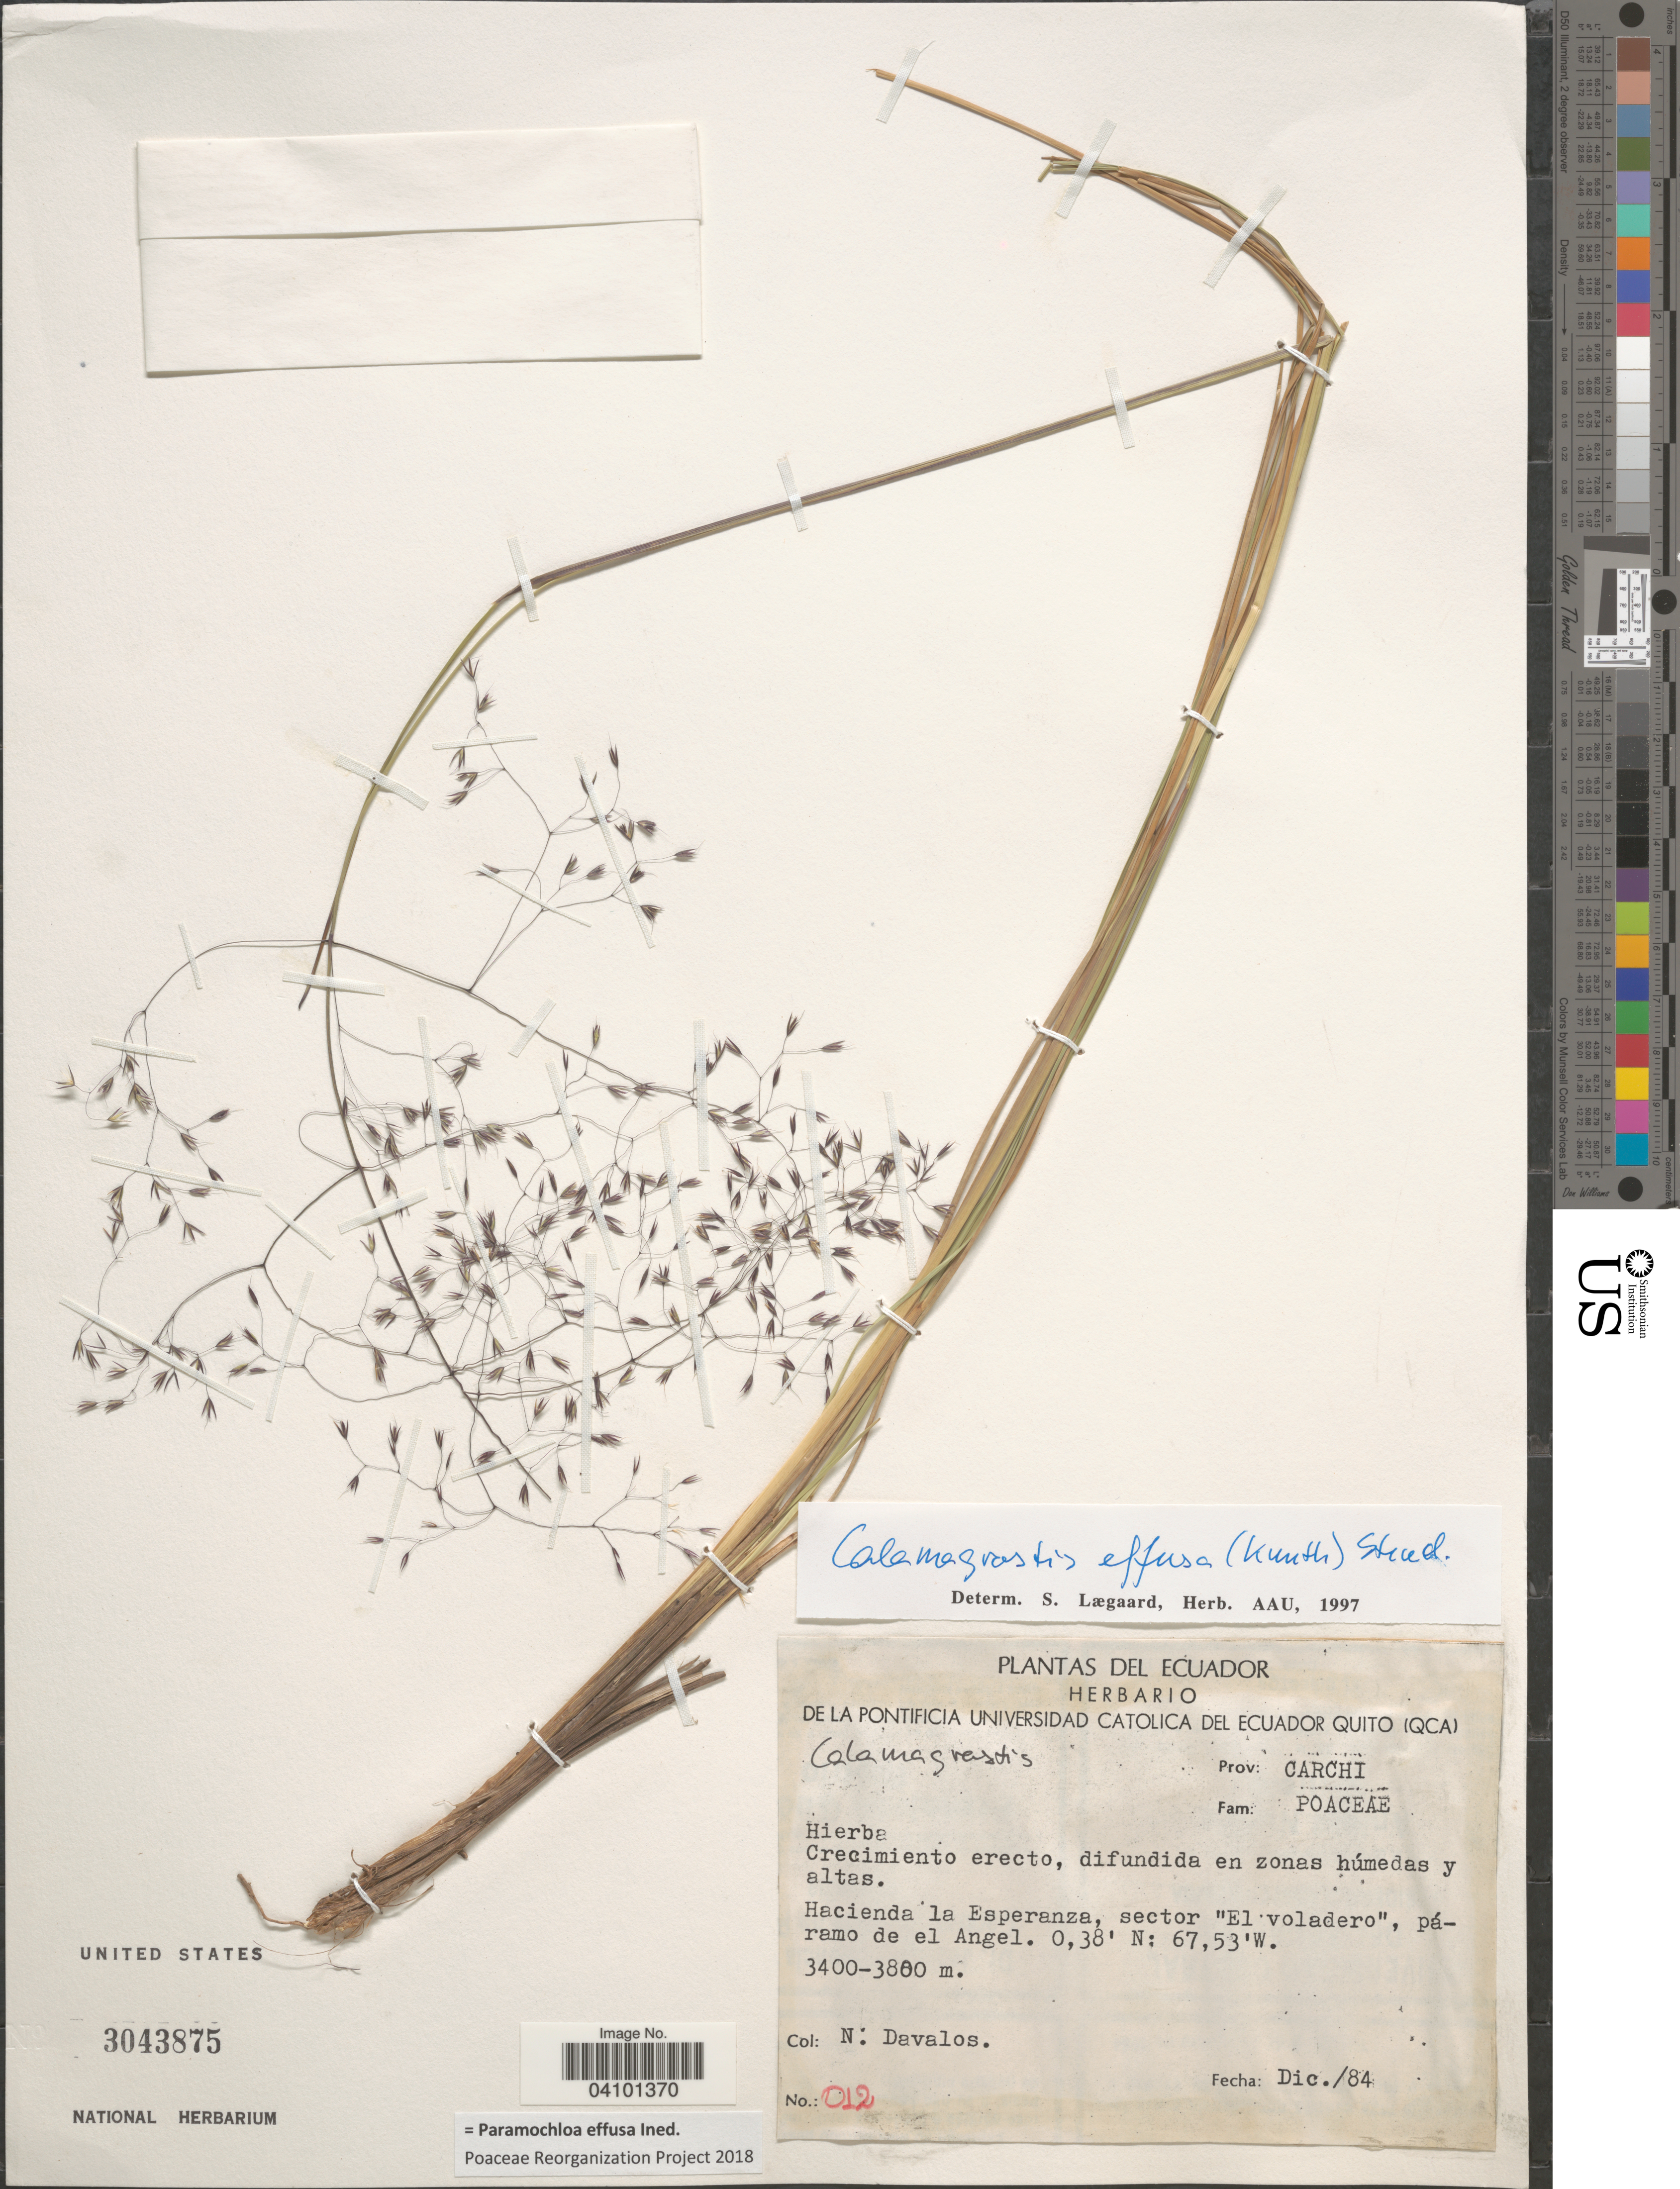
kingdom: Plantae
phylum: Tracheophyta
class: Liliopsida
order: Poales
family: Poaceae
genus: Paramochloa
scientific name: Paramochloa effusa ined.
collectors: N. Davalos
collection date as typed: Transcribed d/m/y: /12/84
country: Ecuador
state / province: Carchi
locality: Hacienda la Esperanza, sector "El voladero," páramo de el Angel.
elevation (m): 3400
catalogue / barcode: US 3043875